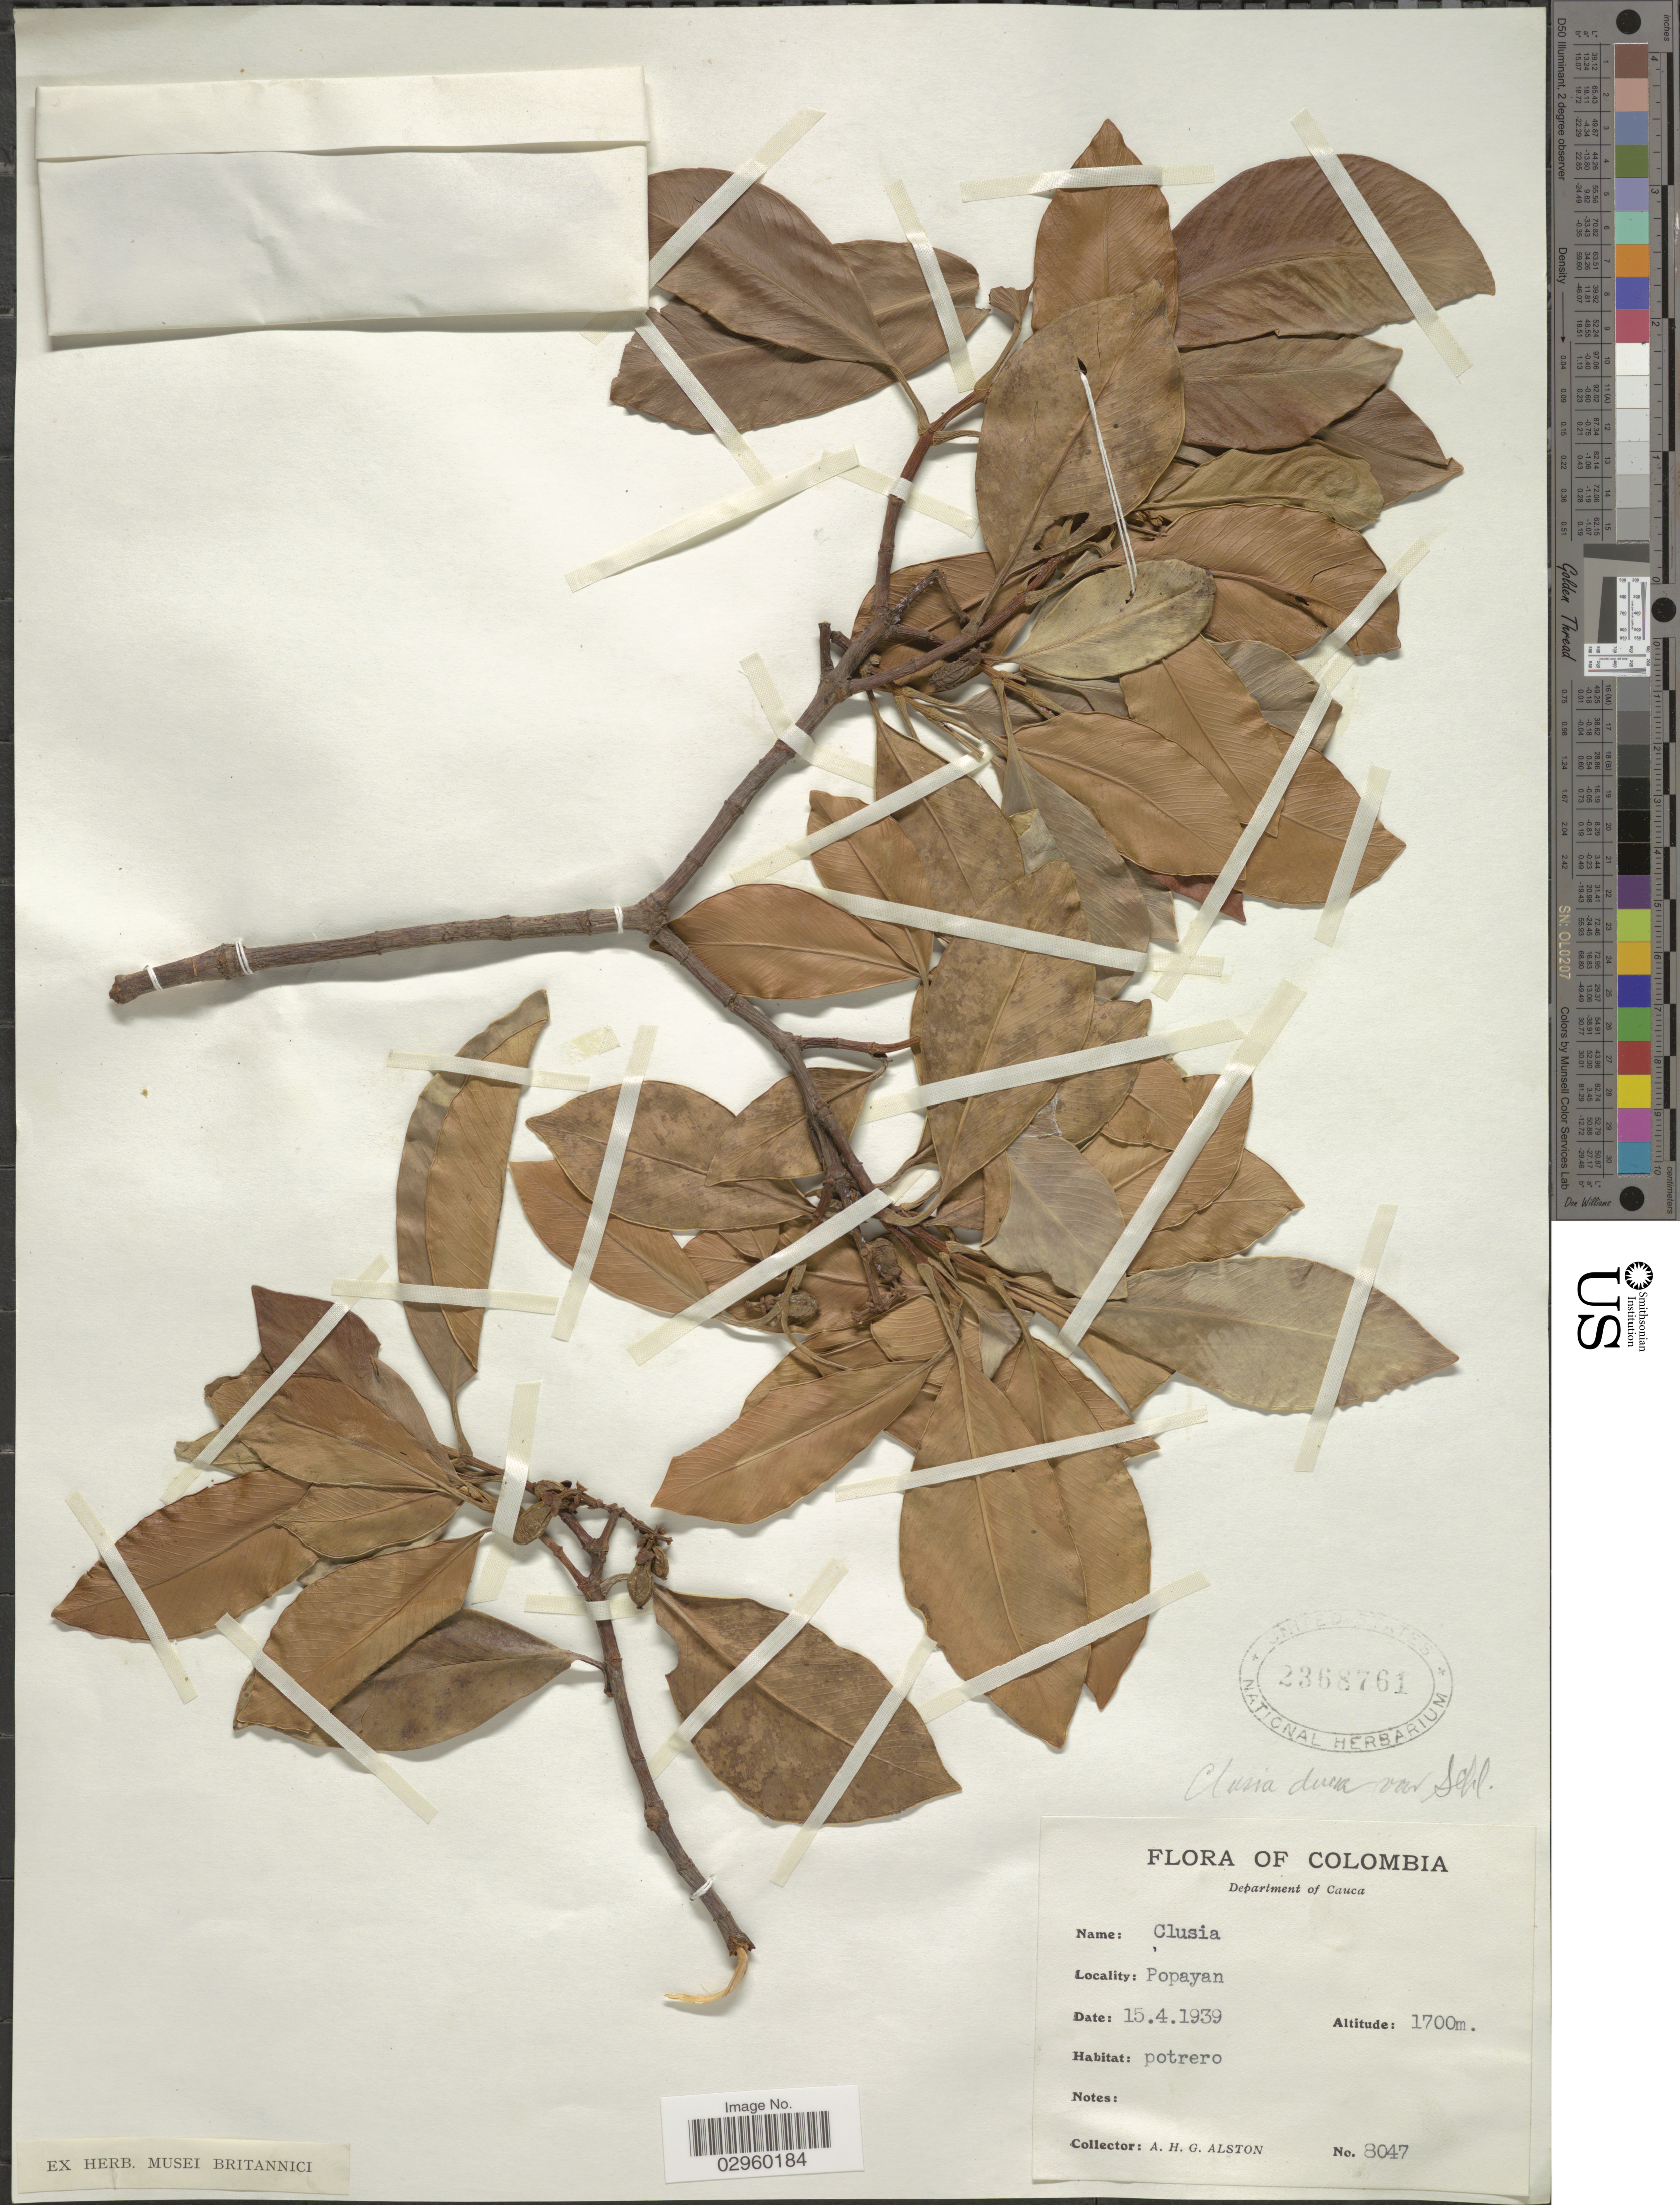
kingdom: Plantae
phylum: Tracheophyta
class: Magnoliopsida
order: Malpighiales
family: Clusiaceae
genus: Clusia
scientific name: Clusia sp.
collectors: A. H. Alston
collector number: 8047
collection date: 1939-04-15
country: Colombia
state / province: Cauca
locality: Department of Cauca, Popayan.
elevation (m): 1700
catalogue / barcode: US 2368761